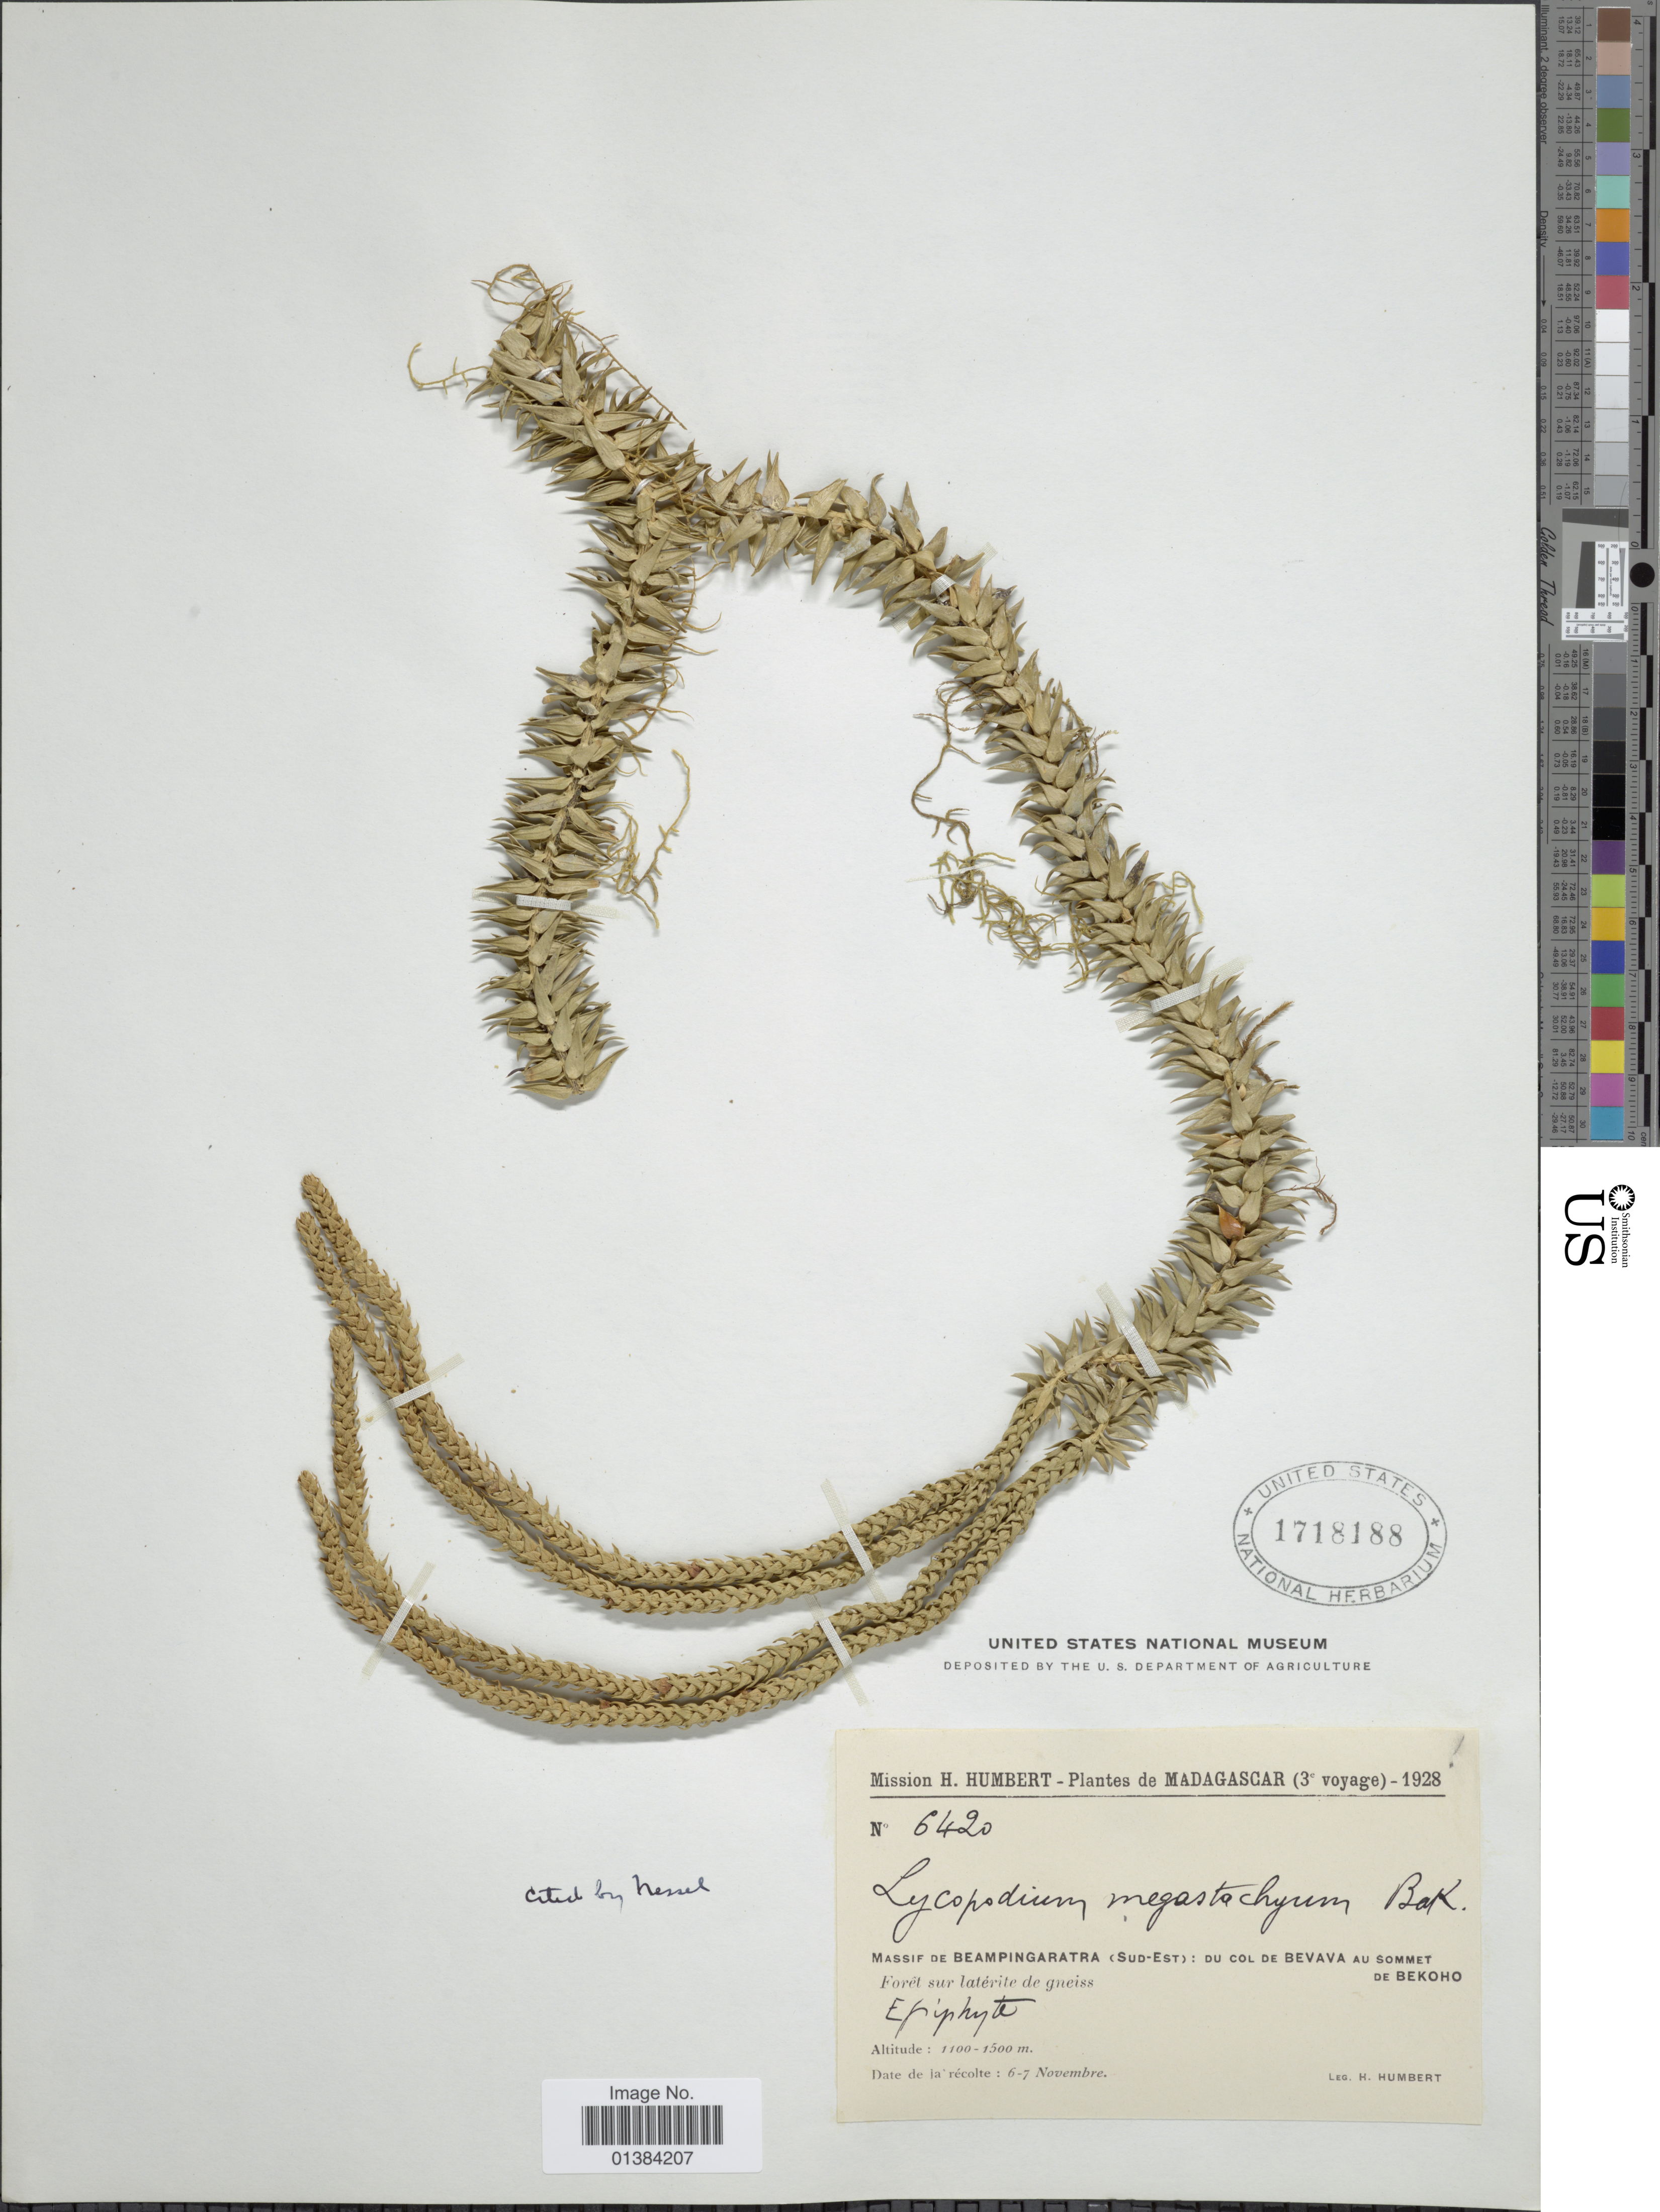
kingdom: Plantae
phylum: Tracheophyta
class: Lycopodiopsida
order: Lycopodiales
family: Lycopodiaceae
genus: Phlegmariurus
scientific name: Phlegmariurus megastachys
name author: (Baker) A. R. Field & Bostock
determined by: Field, A. R.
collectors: H. Humbert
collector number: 6420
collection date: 1928-11-06/1928-11-07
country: Madagascar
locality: Massif de Beampingaratra (Sud-Est): Du col de Bevava au sommet de Bekoho.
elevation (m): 1100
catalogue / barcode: US 1718188